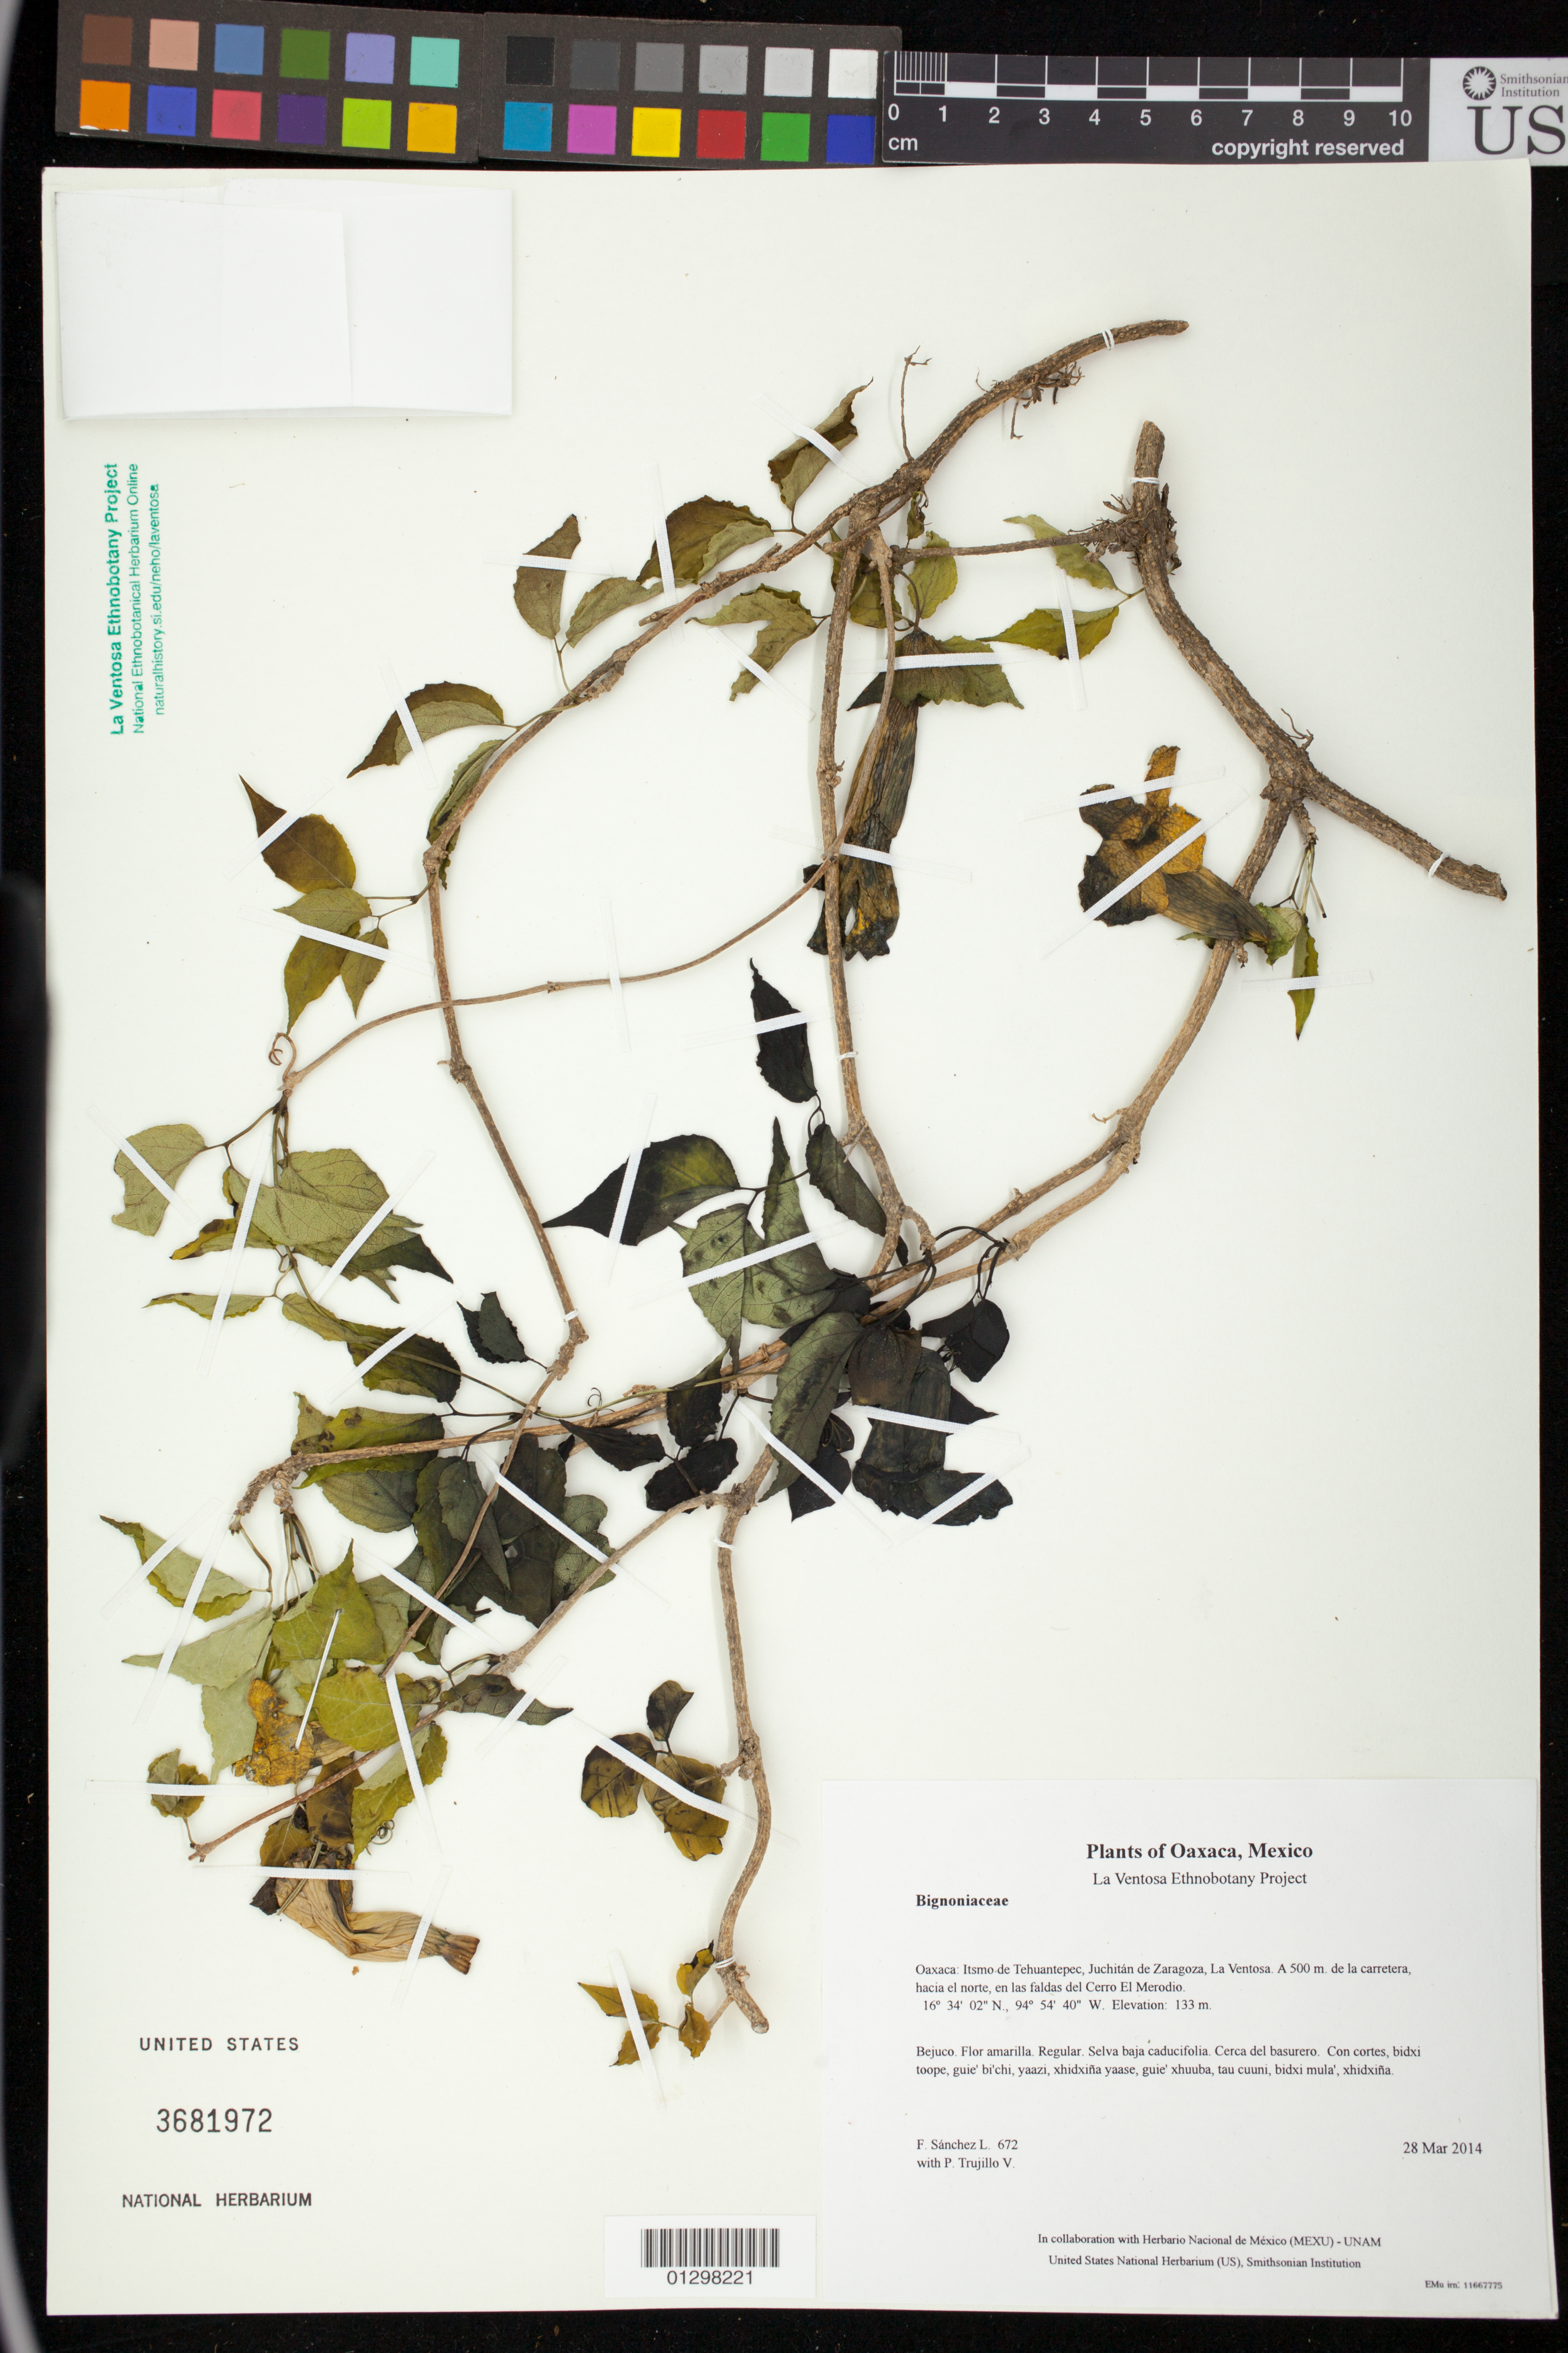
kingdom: Plantae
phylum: Tracheophyta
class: Magnoliopsida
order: Lamiales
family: Bignoniaceae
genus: Dolichandra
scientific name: Dolichandra unguis-cati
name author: (L.) L.G. Lohmann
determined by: Strong, M. T., (US), Smithsonian Institution - National Museum of Natural History (UNITED STATES)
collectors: F. Sánchez L. & P. Trujillo V.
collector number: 672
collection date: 2014-03-28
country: Mexico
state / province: Oaxaca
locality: Itsmo de Tehuantepec, Juchitán de Zaragoza, La Ventosa. A 500 m. de la carretera, hacia el norte, en las faldas del Cerro El Merodio.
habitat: Selva baja caducifolia. Cerca del basurero.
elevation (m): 133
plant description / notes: JEBOT, MEXU, SERO, US; Luba'. Guie' naga'. Nuu.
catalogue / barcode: US 3681972